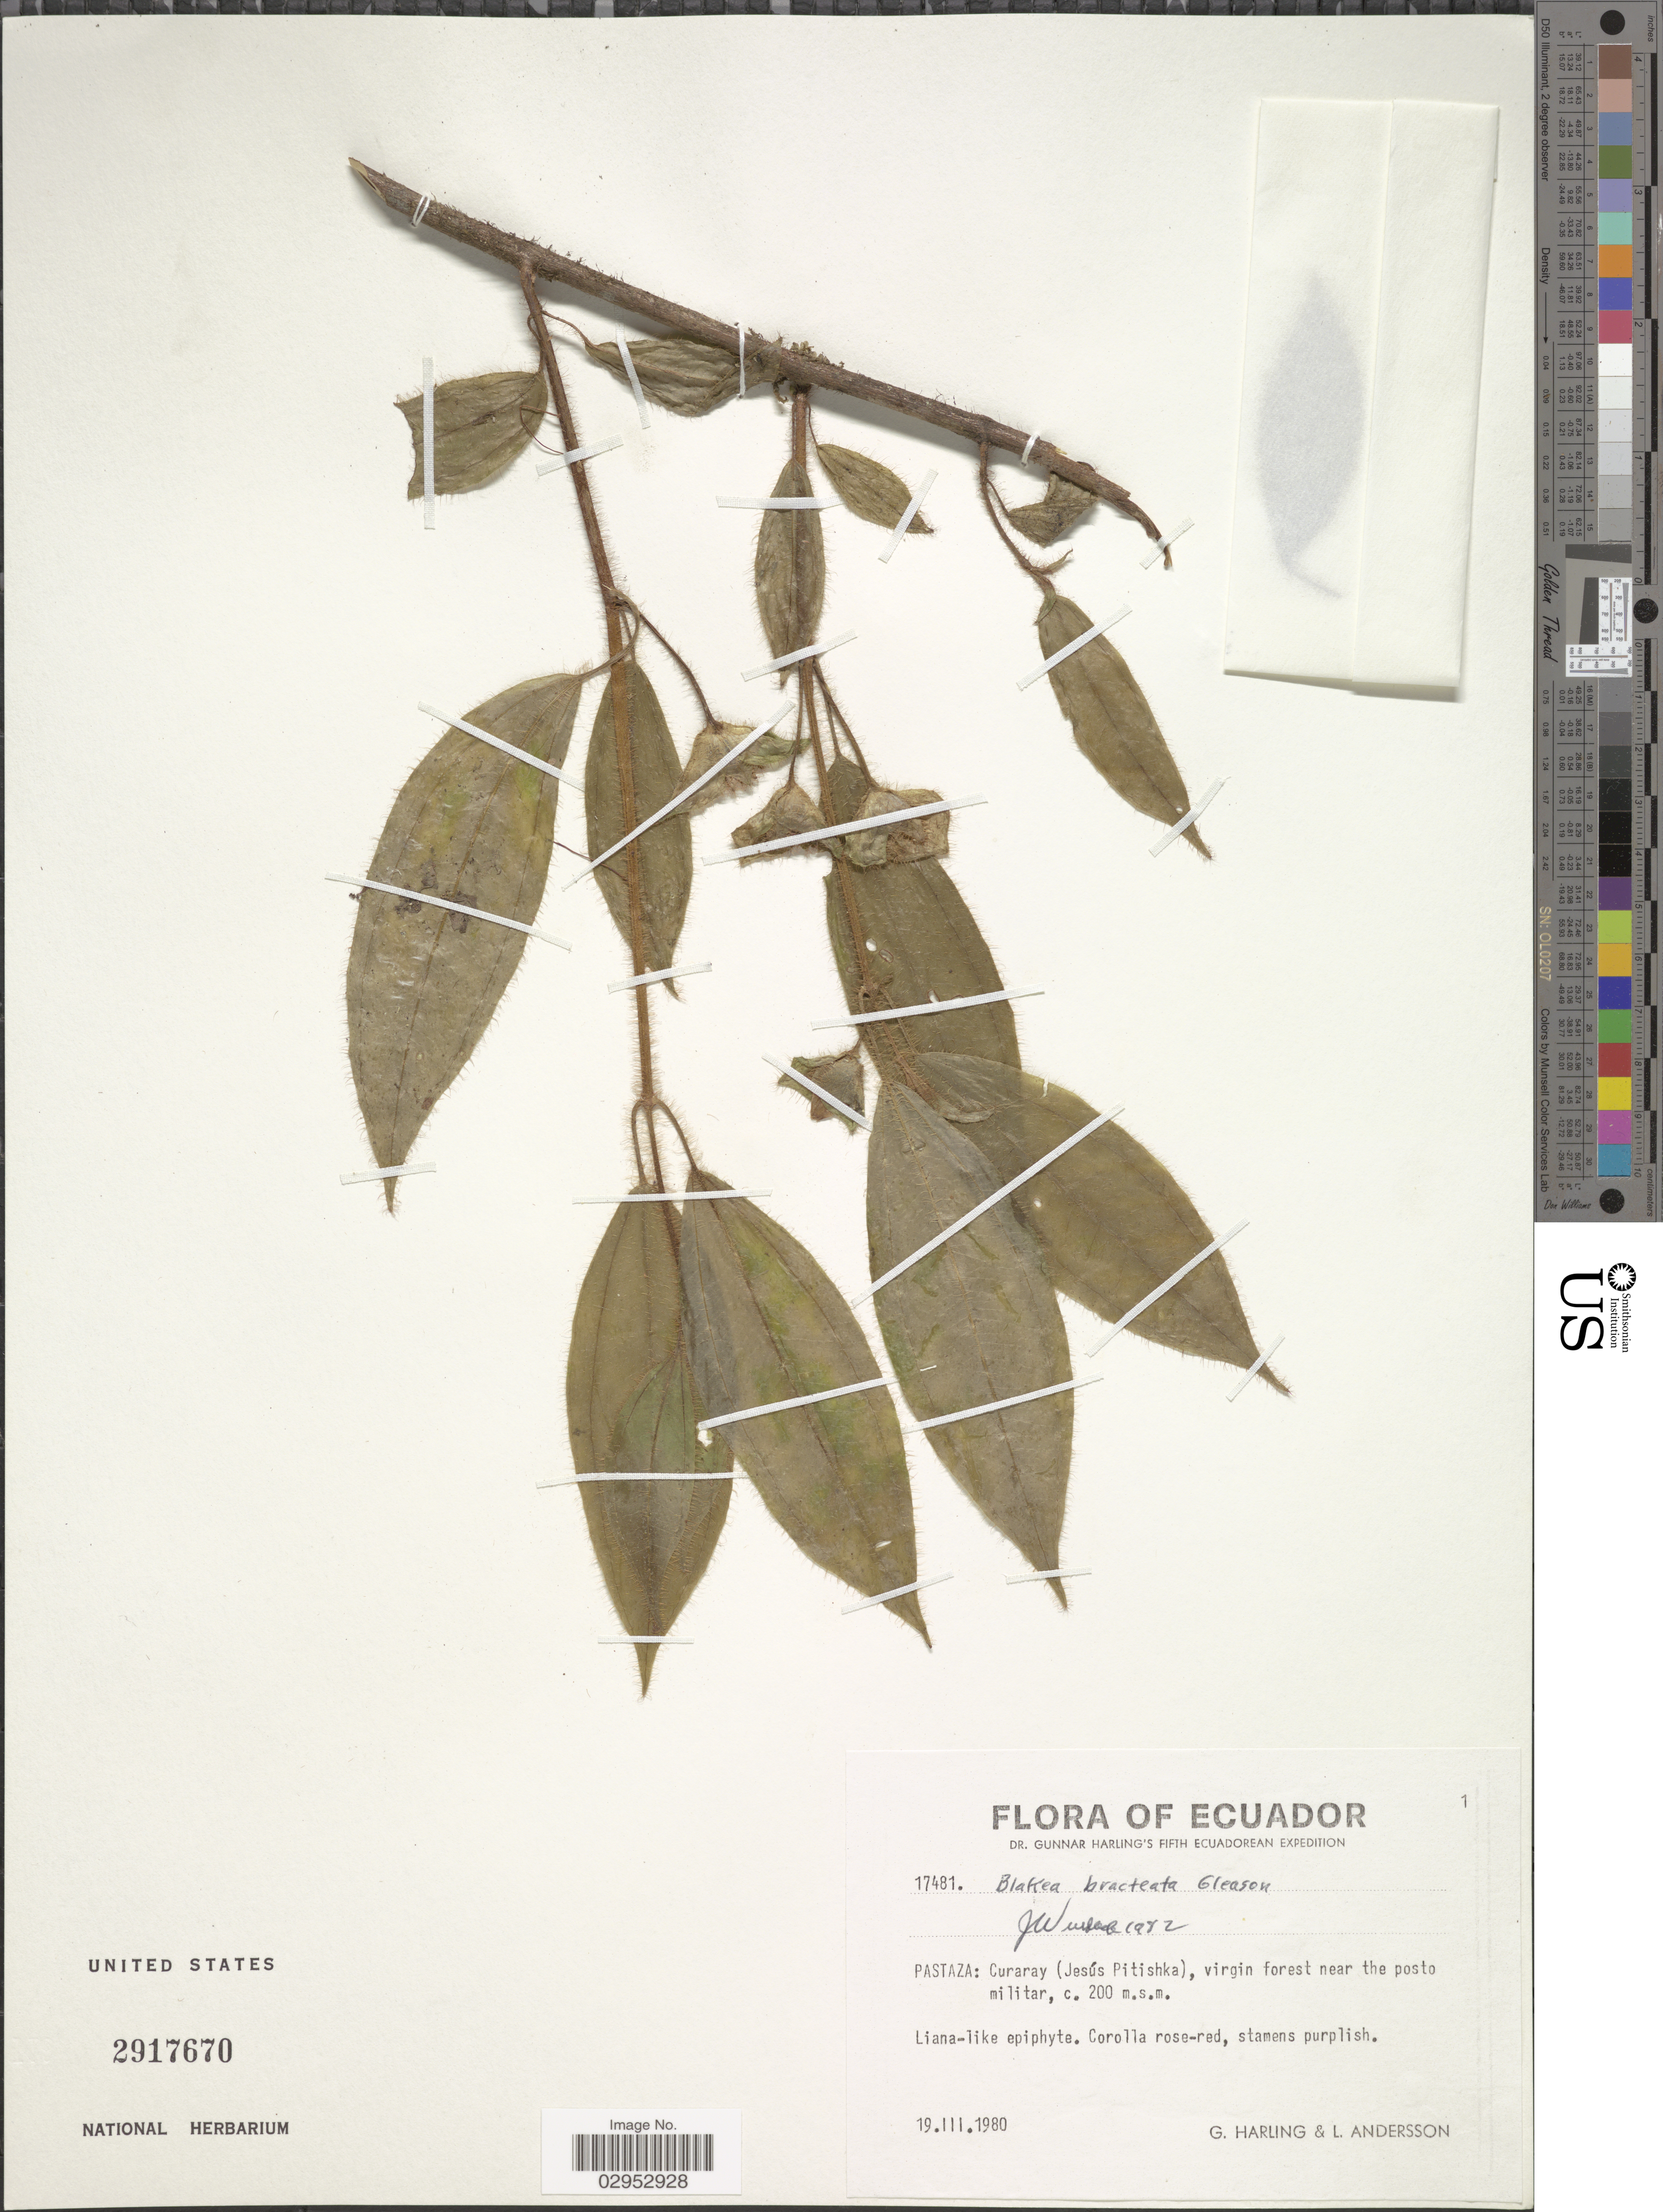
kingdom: Plantae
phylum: Tracheophyta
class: Magnoliopsida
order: Myrtales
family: Melastomataceae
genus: Blakea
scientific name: Blakea bracteata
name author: Gleason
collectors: G. Harling & L. Andersson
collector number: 17481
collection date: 1980-03-19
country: Ecuador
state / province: Pastaza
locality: Curaray (Jesús Pitishka), virgin forest near the posto militar.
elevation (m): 200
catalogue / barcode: US 2917670